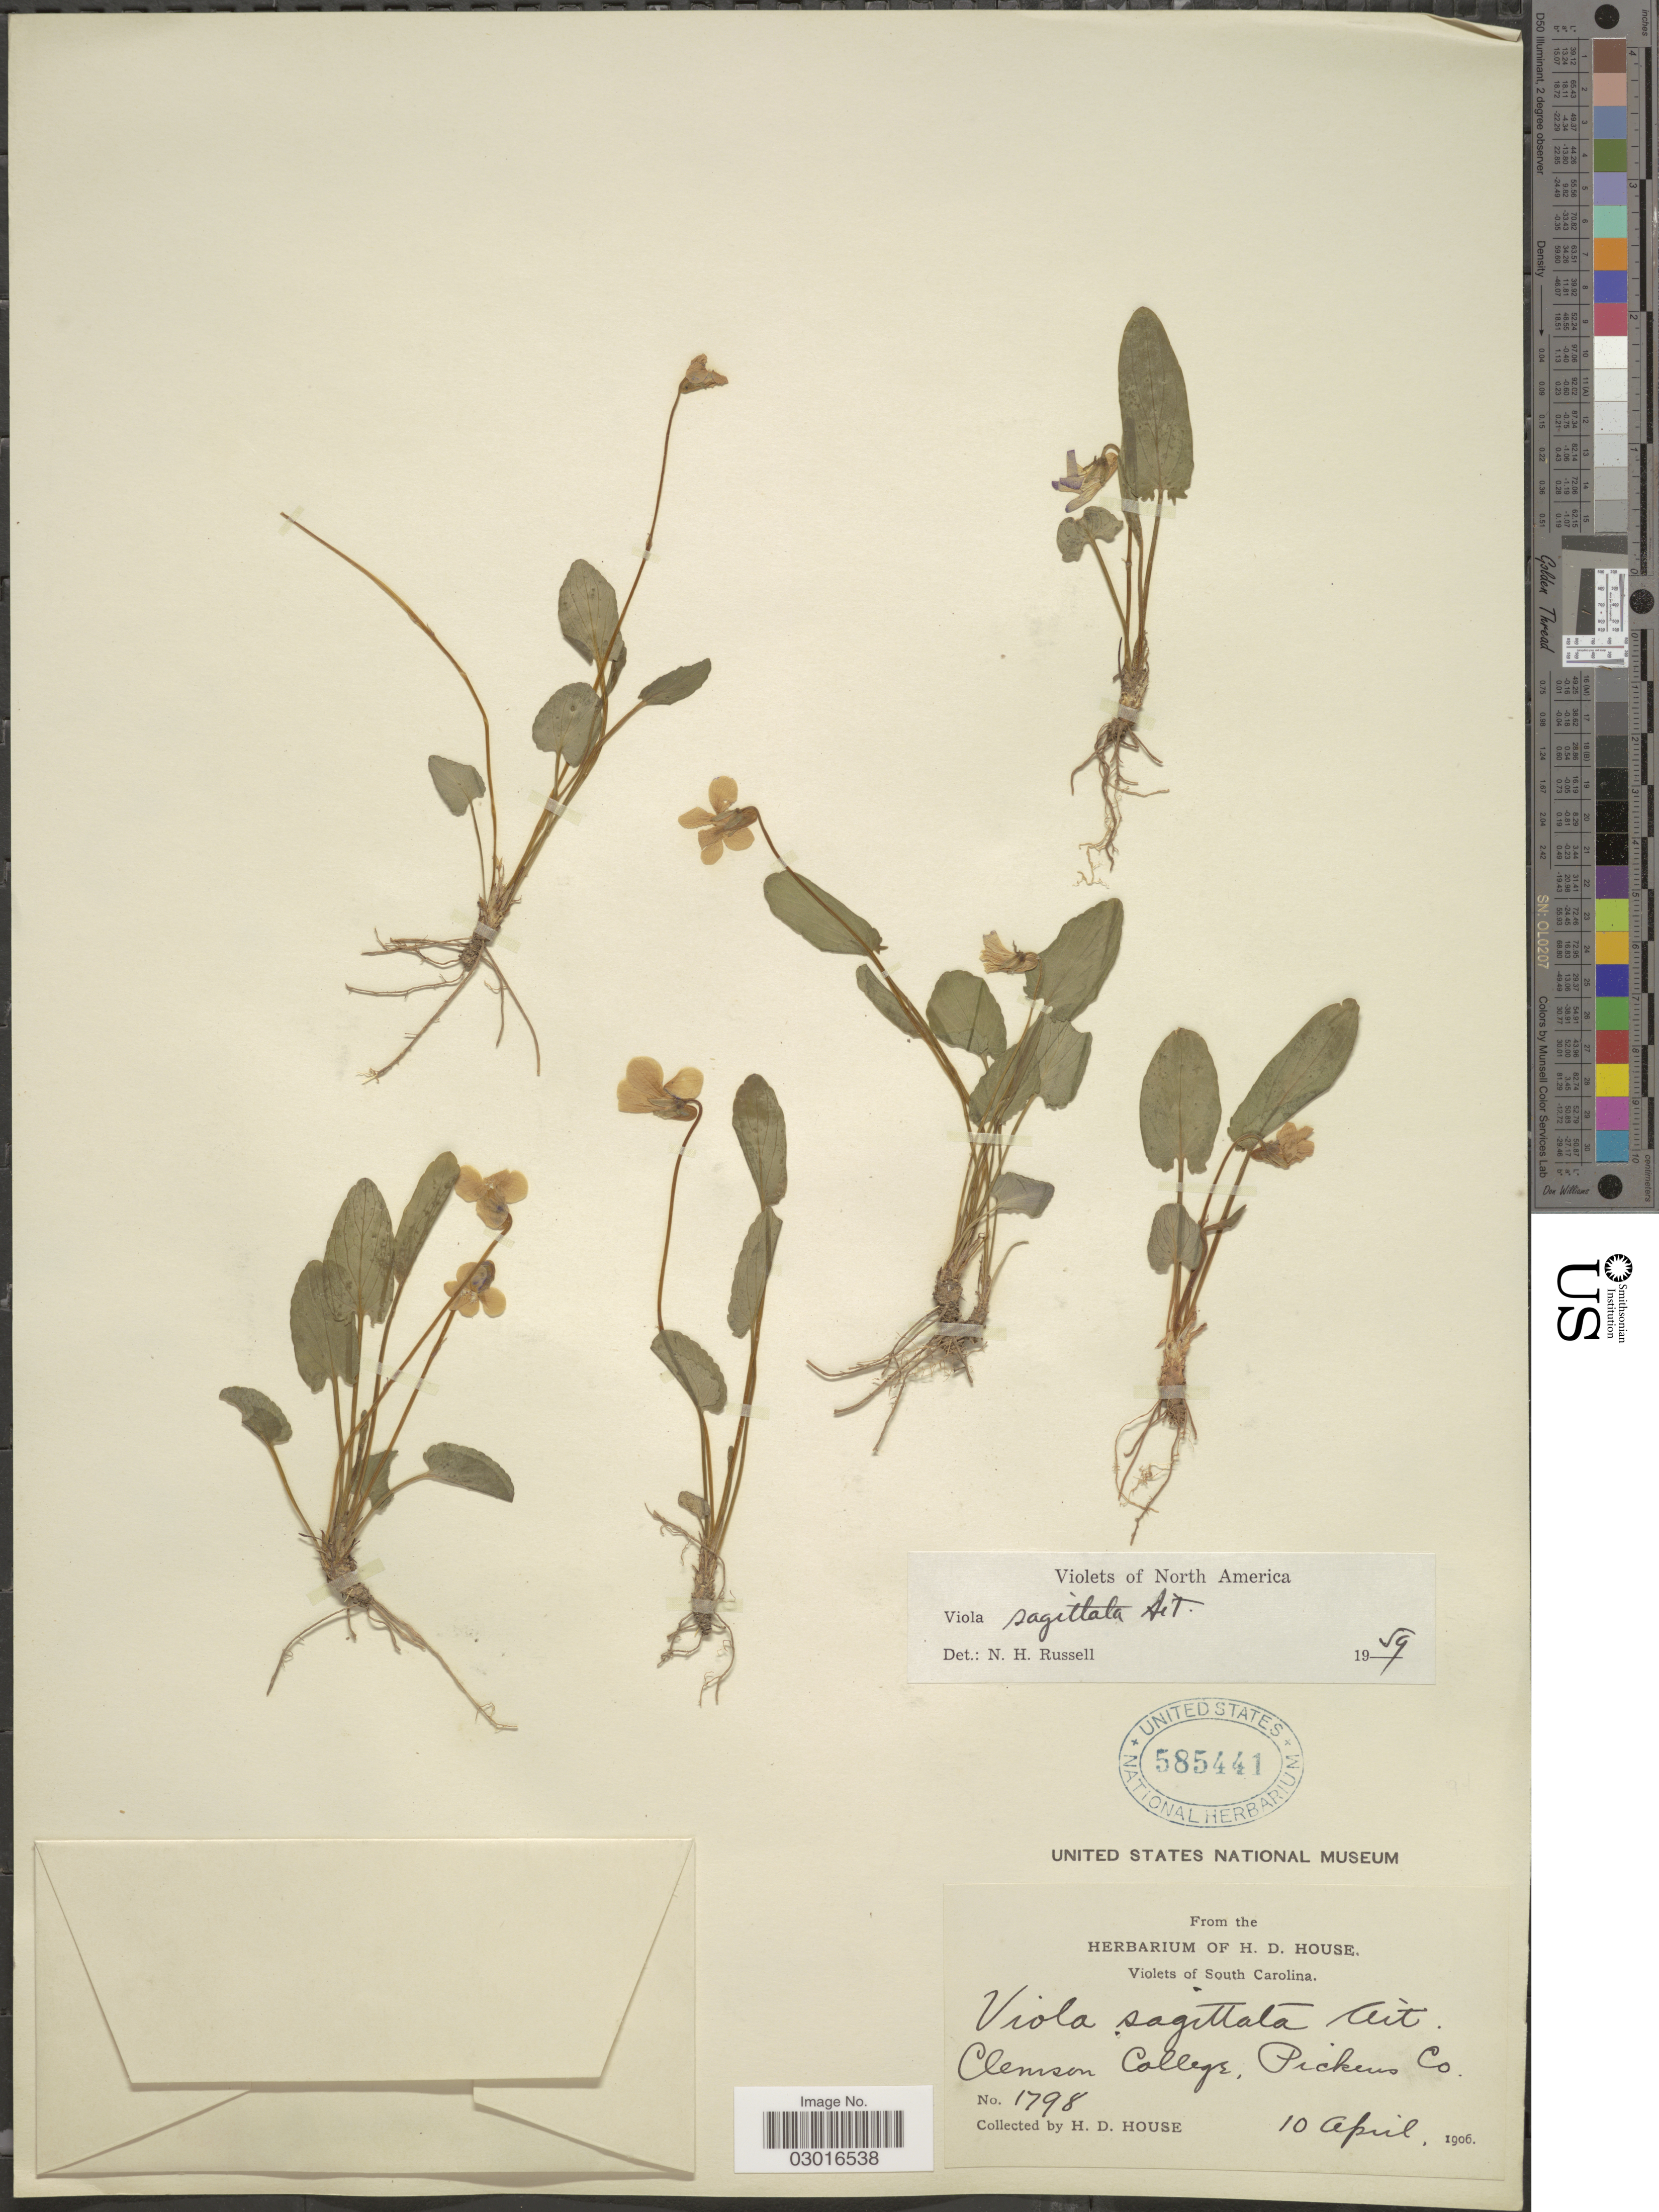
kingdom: Plantae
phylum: Tracheophyta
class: Magnoliopsida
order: Malpighiales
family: Violaceae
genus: Viola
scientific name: Viola sagittata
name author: Aiton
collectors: H. D. House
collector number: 1798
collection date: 1906-04-10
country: United States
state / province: South Carolina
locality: Clemson College, Pickens Co.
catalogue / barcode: US 585441